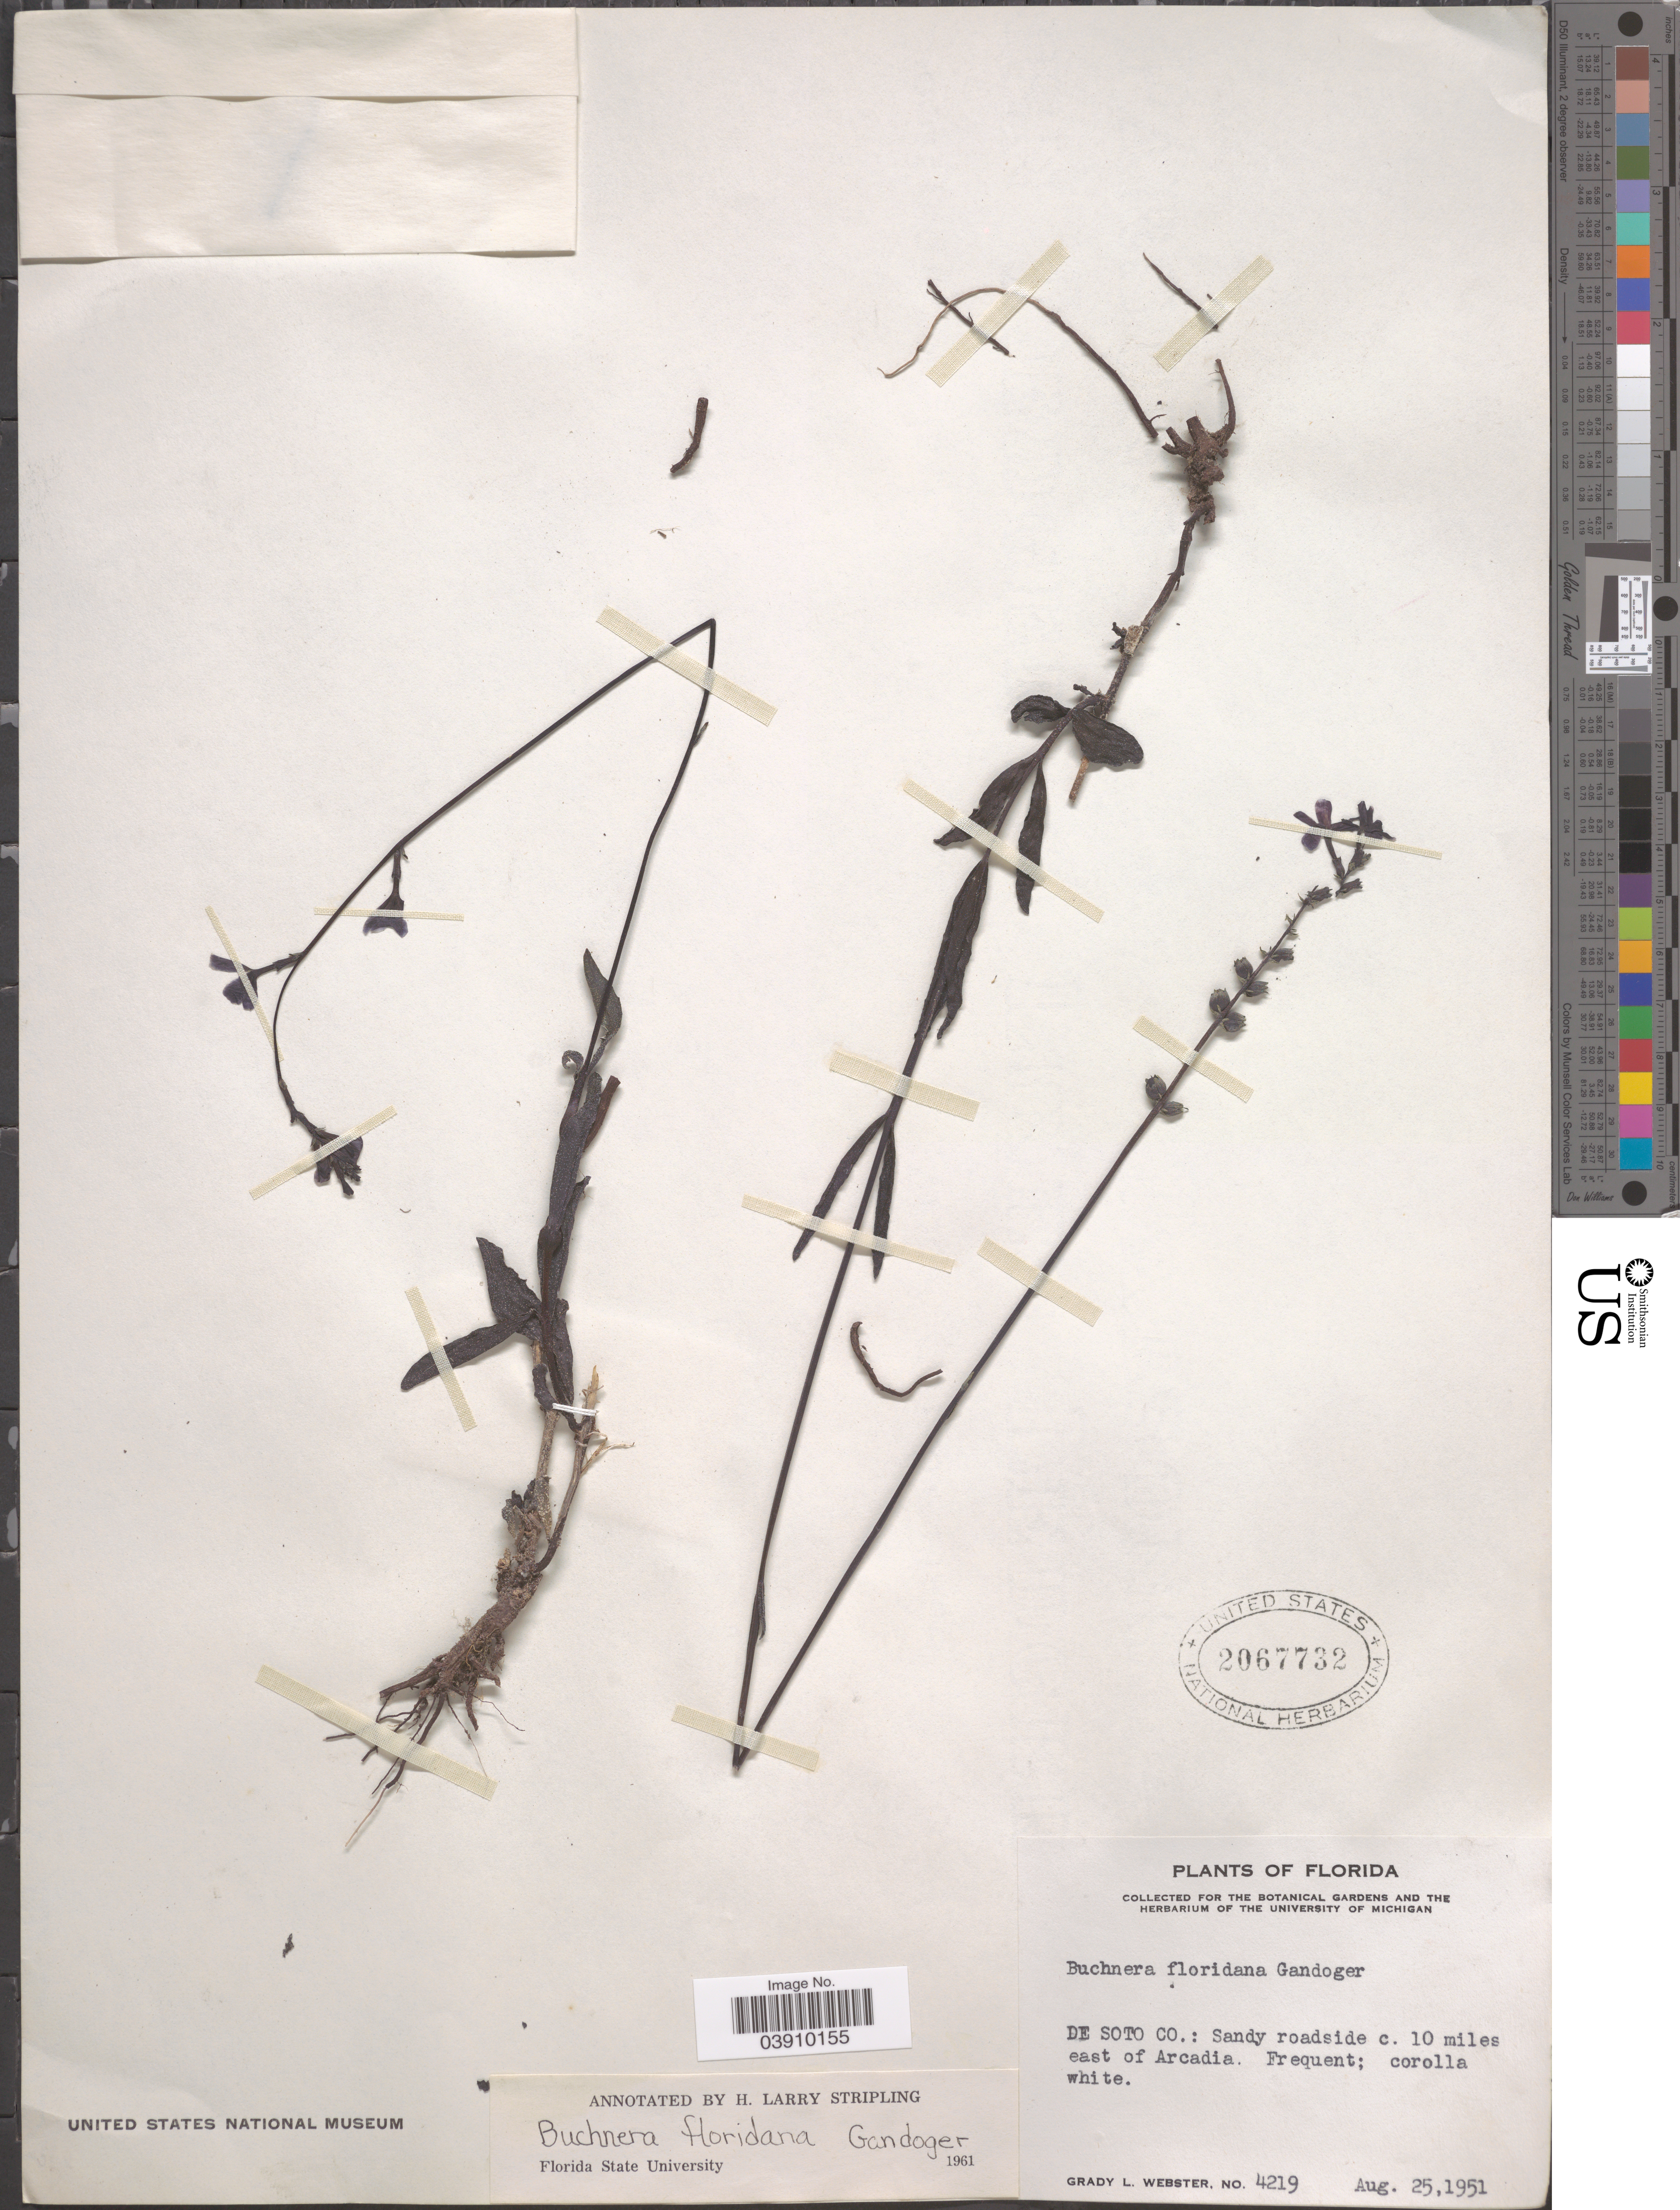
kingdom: Plantae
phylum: Tracheophyta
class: Magnoliopsida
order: Lamiales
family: Orobanchaceae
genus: Buchnera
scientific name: Buchnera floridana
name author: Gand.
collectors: G. L. Webster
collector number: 4219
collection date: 1951-08-25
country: United States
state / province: Florida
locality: De Soto Co.: Sandy roadside c. 10 miles east of Arcadia.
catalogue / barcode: US 2067732